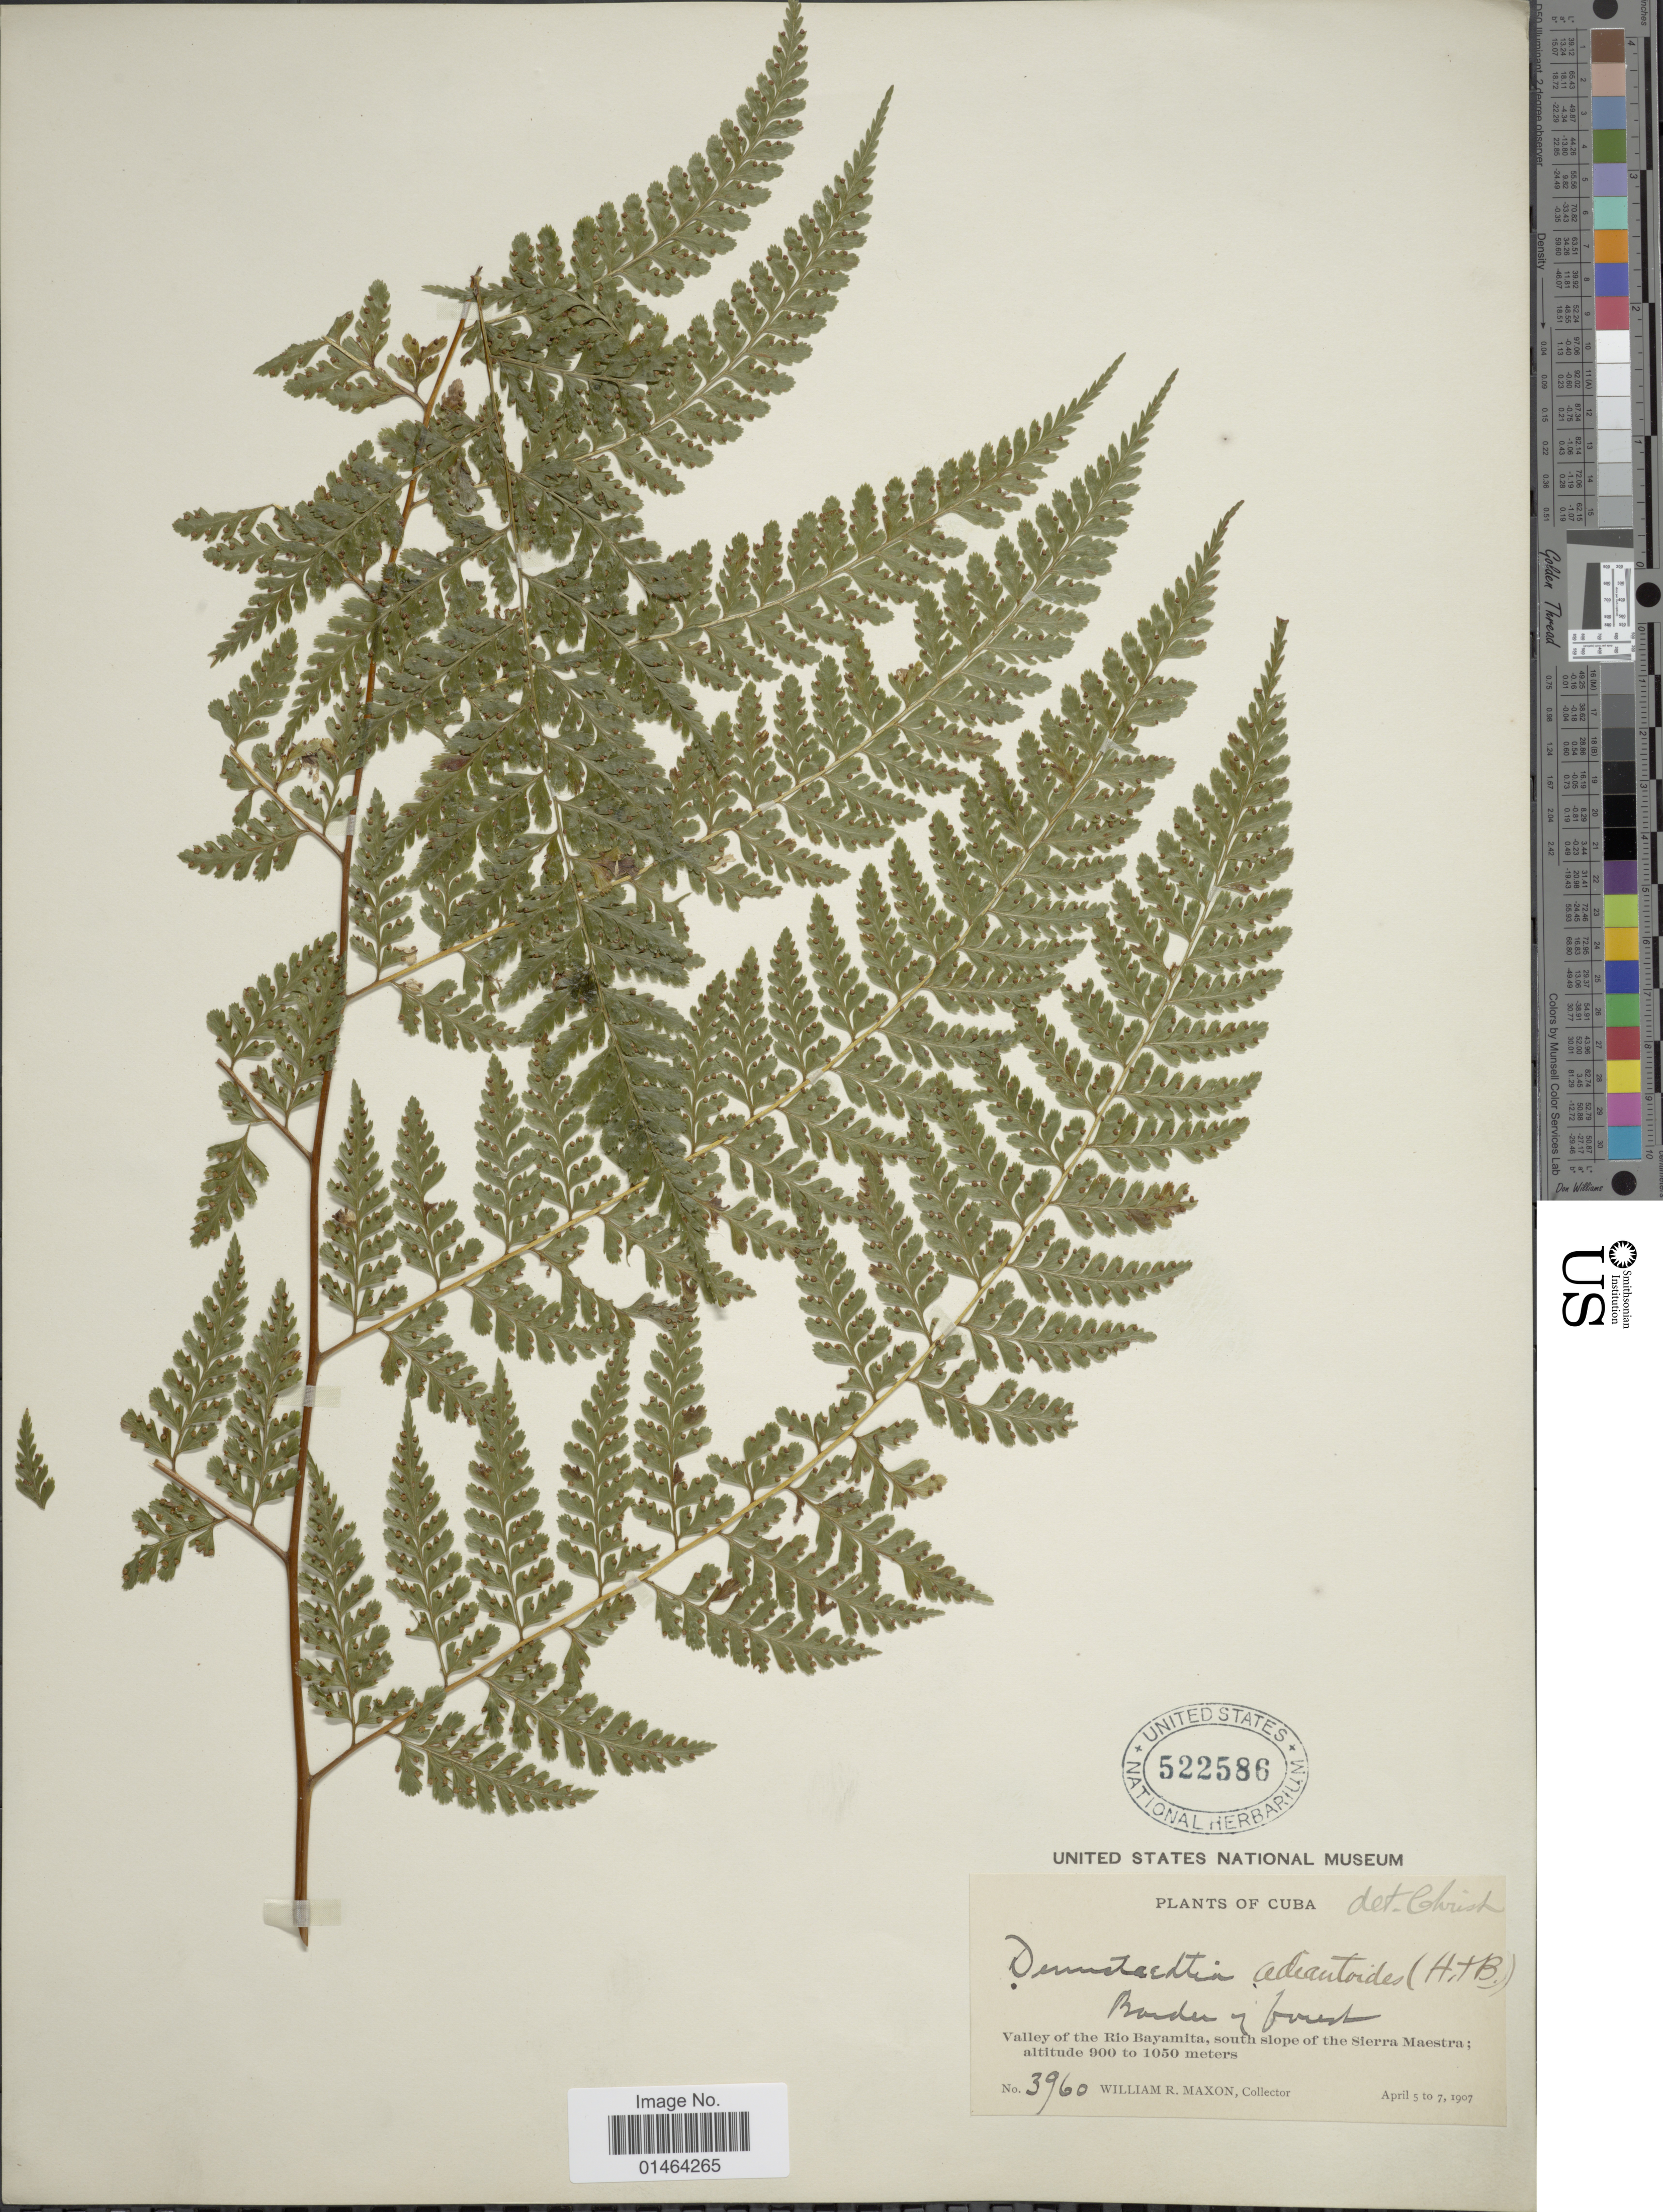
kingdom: Plantae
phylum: Tracheophyta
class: Polypodiopsida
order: Polypodiales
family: Dennstaedtiaceae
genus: Dennstaedtia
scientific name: Dennstaedtia bipinnata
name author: (Cav.) Maxon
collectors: W. R. Maxon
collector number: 3960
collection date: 1907-04-05/1907-04-07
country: Cuba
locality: Border of forest. Valley of the Rio Bayamita, south slope of the Sierra Maestra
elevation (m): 900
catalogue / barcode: US 522586